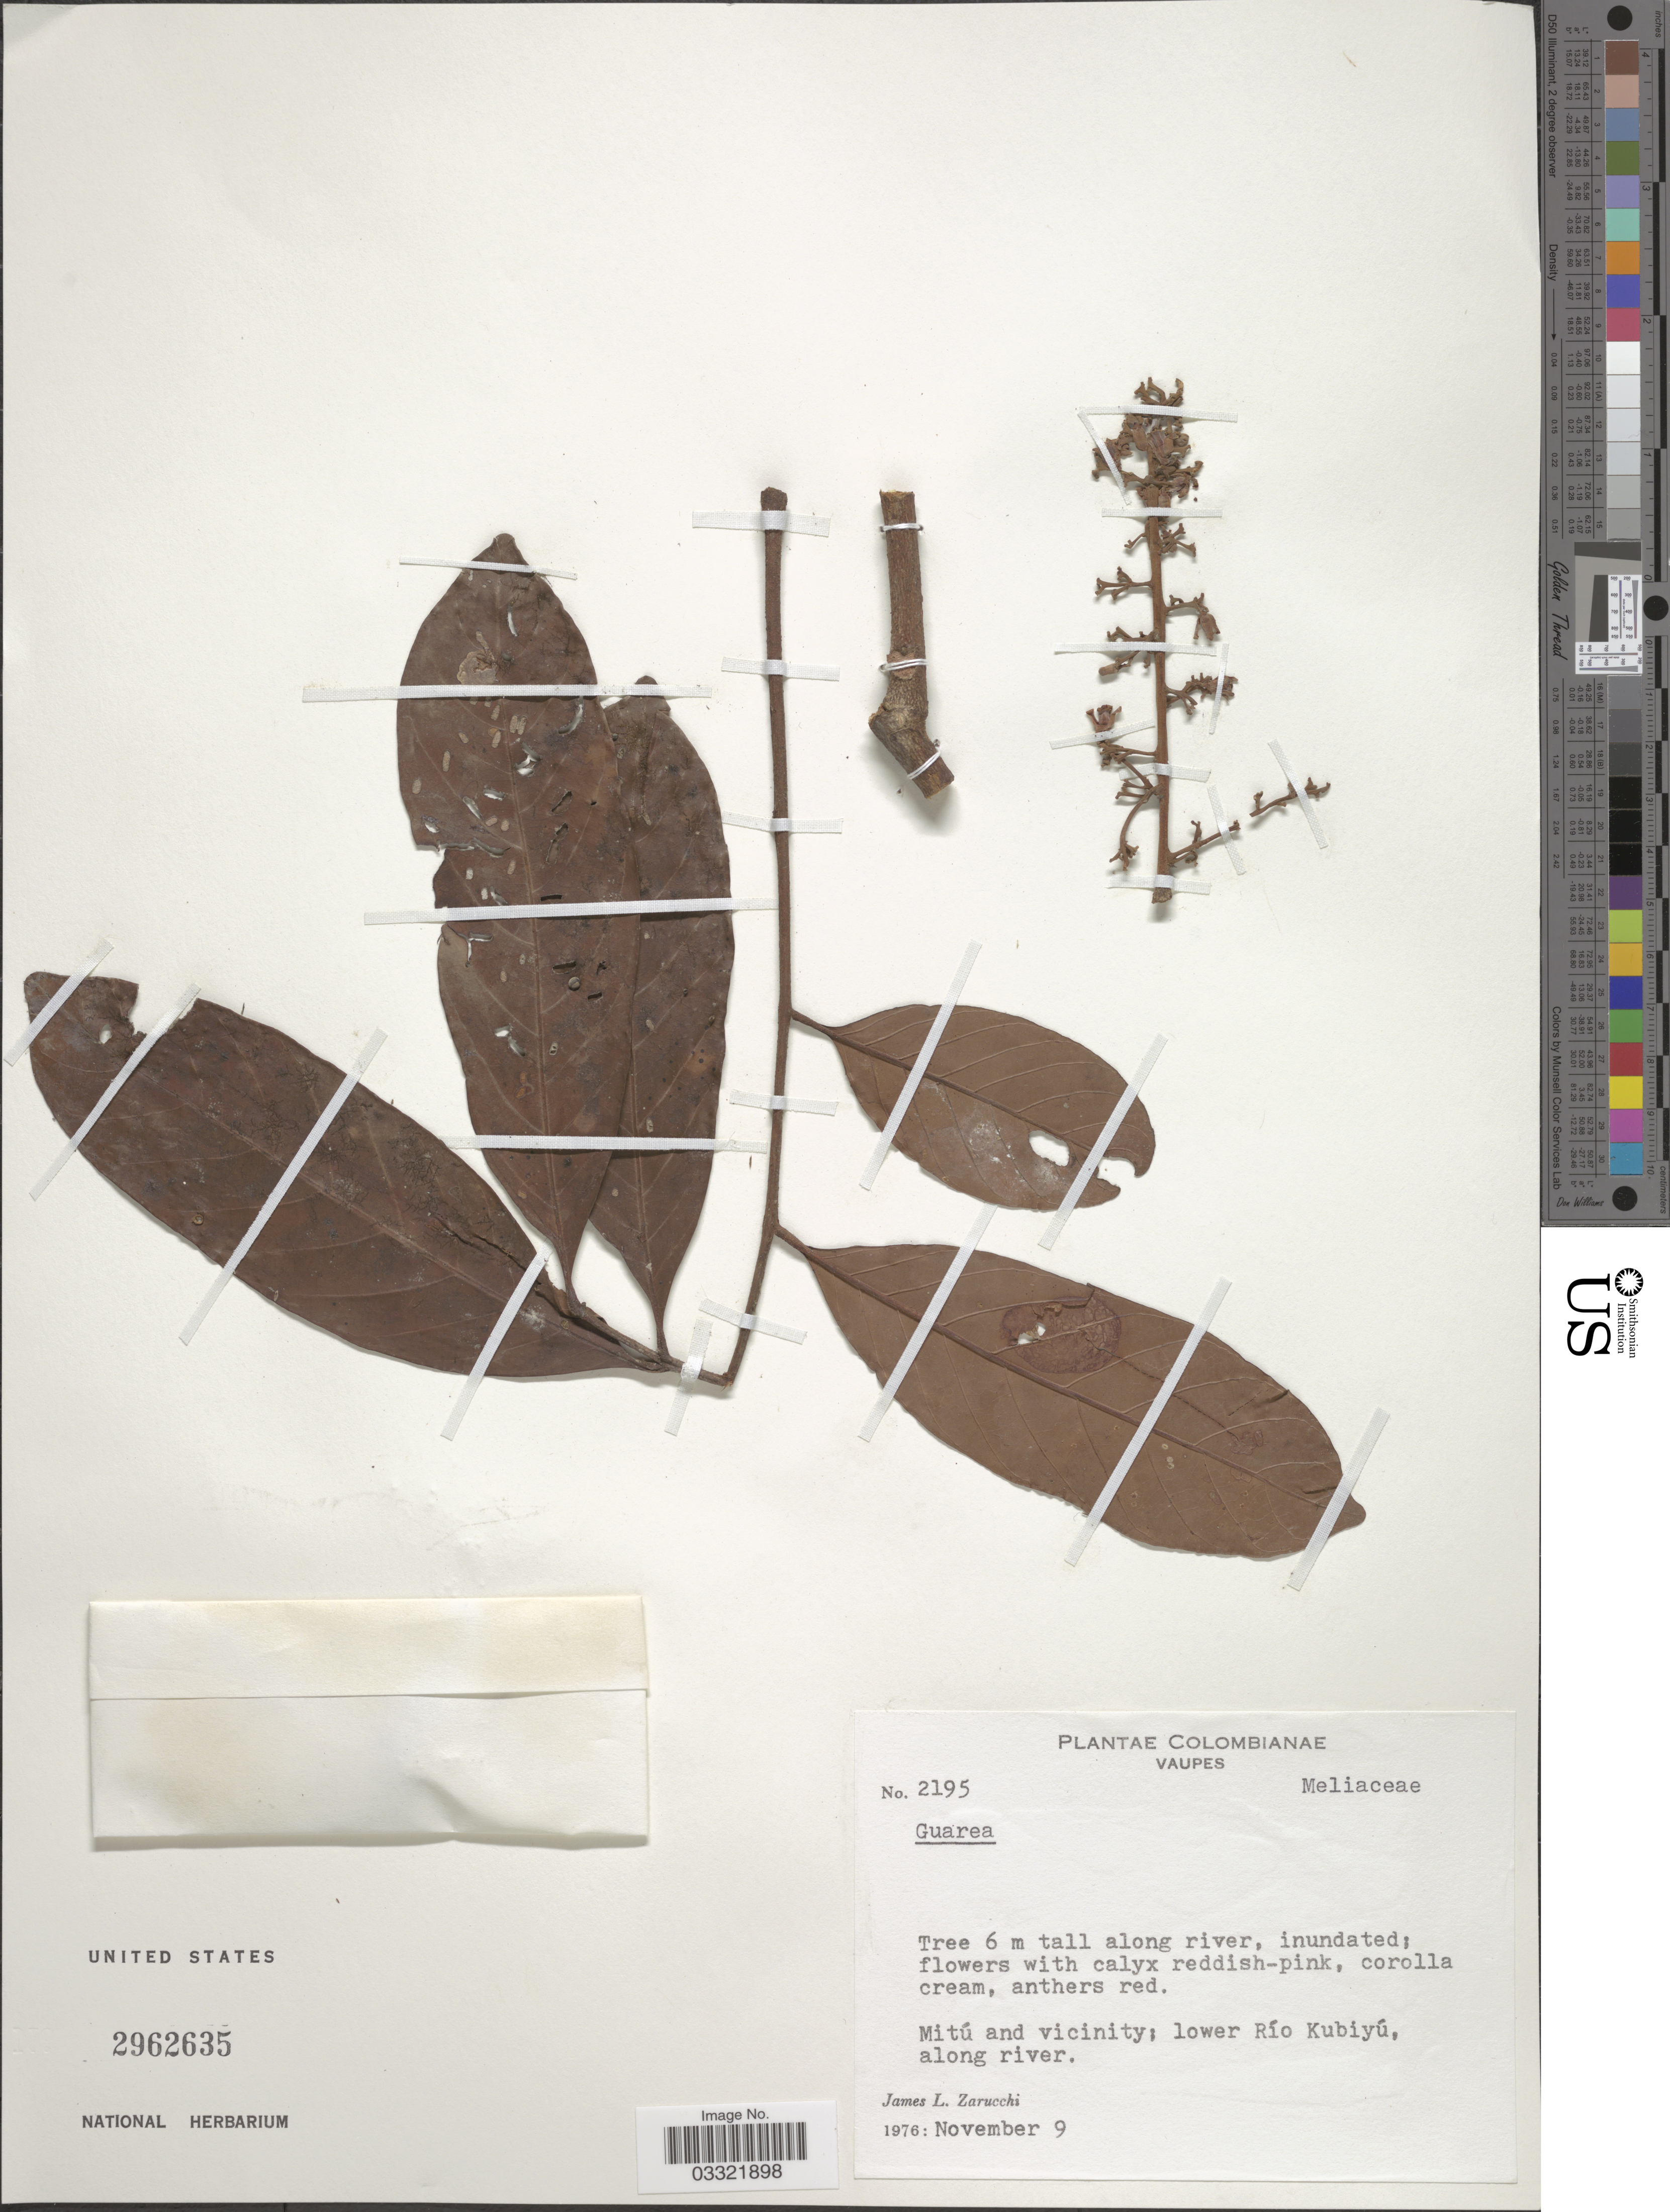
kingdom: Plantae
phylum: Tracheophyta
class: Magnoliopsida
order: Sapindales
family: Meliaceae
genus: Guarea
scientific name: Guarea sp.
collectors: J. L. Zarucchi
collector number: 2195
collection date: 1976-11-09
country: Colombia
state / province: Vaupés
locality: Mitú and vicinity; lower Río Kubiyú, along river.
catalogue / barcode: US 2962635